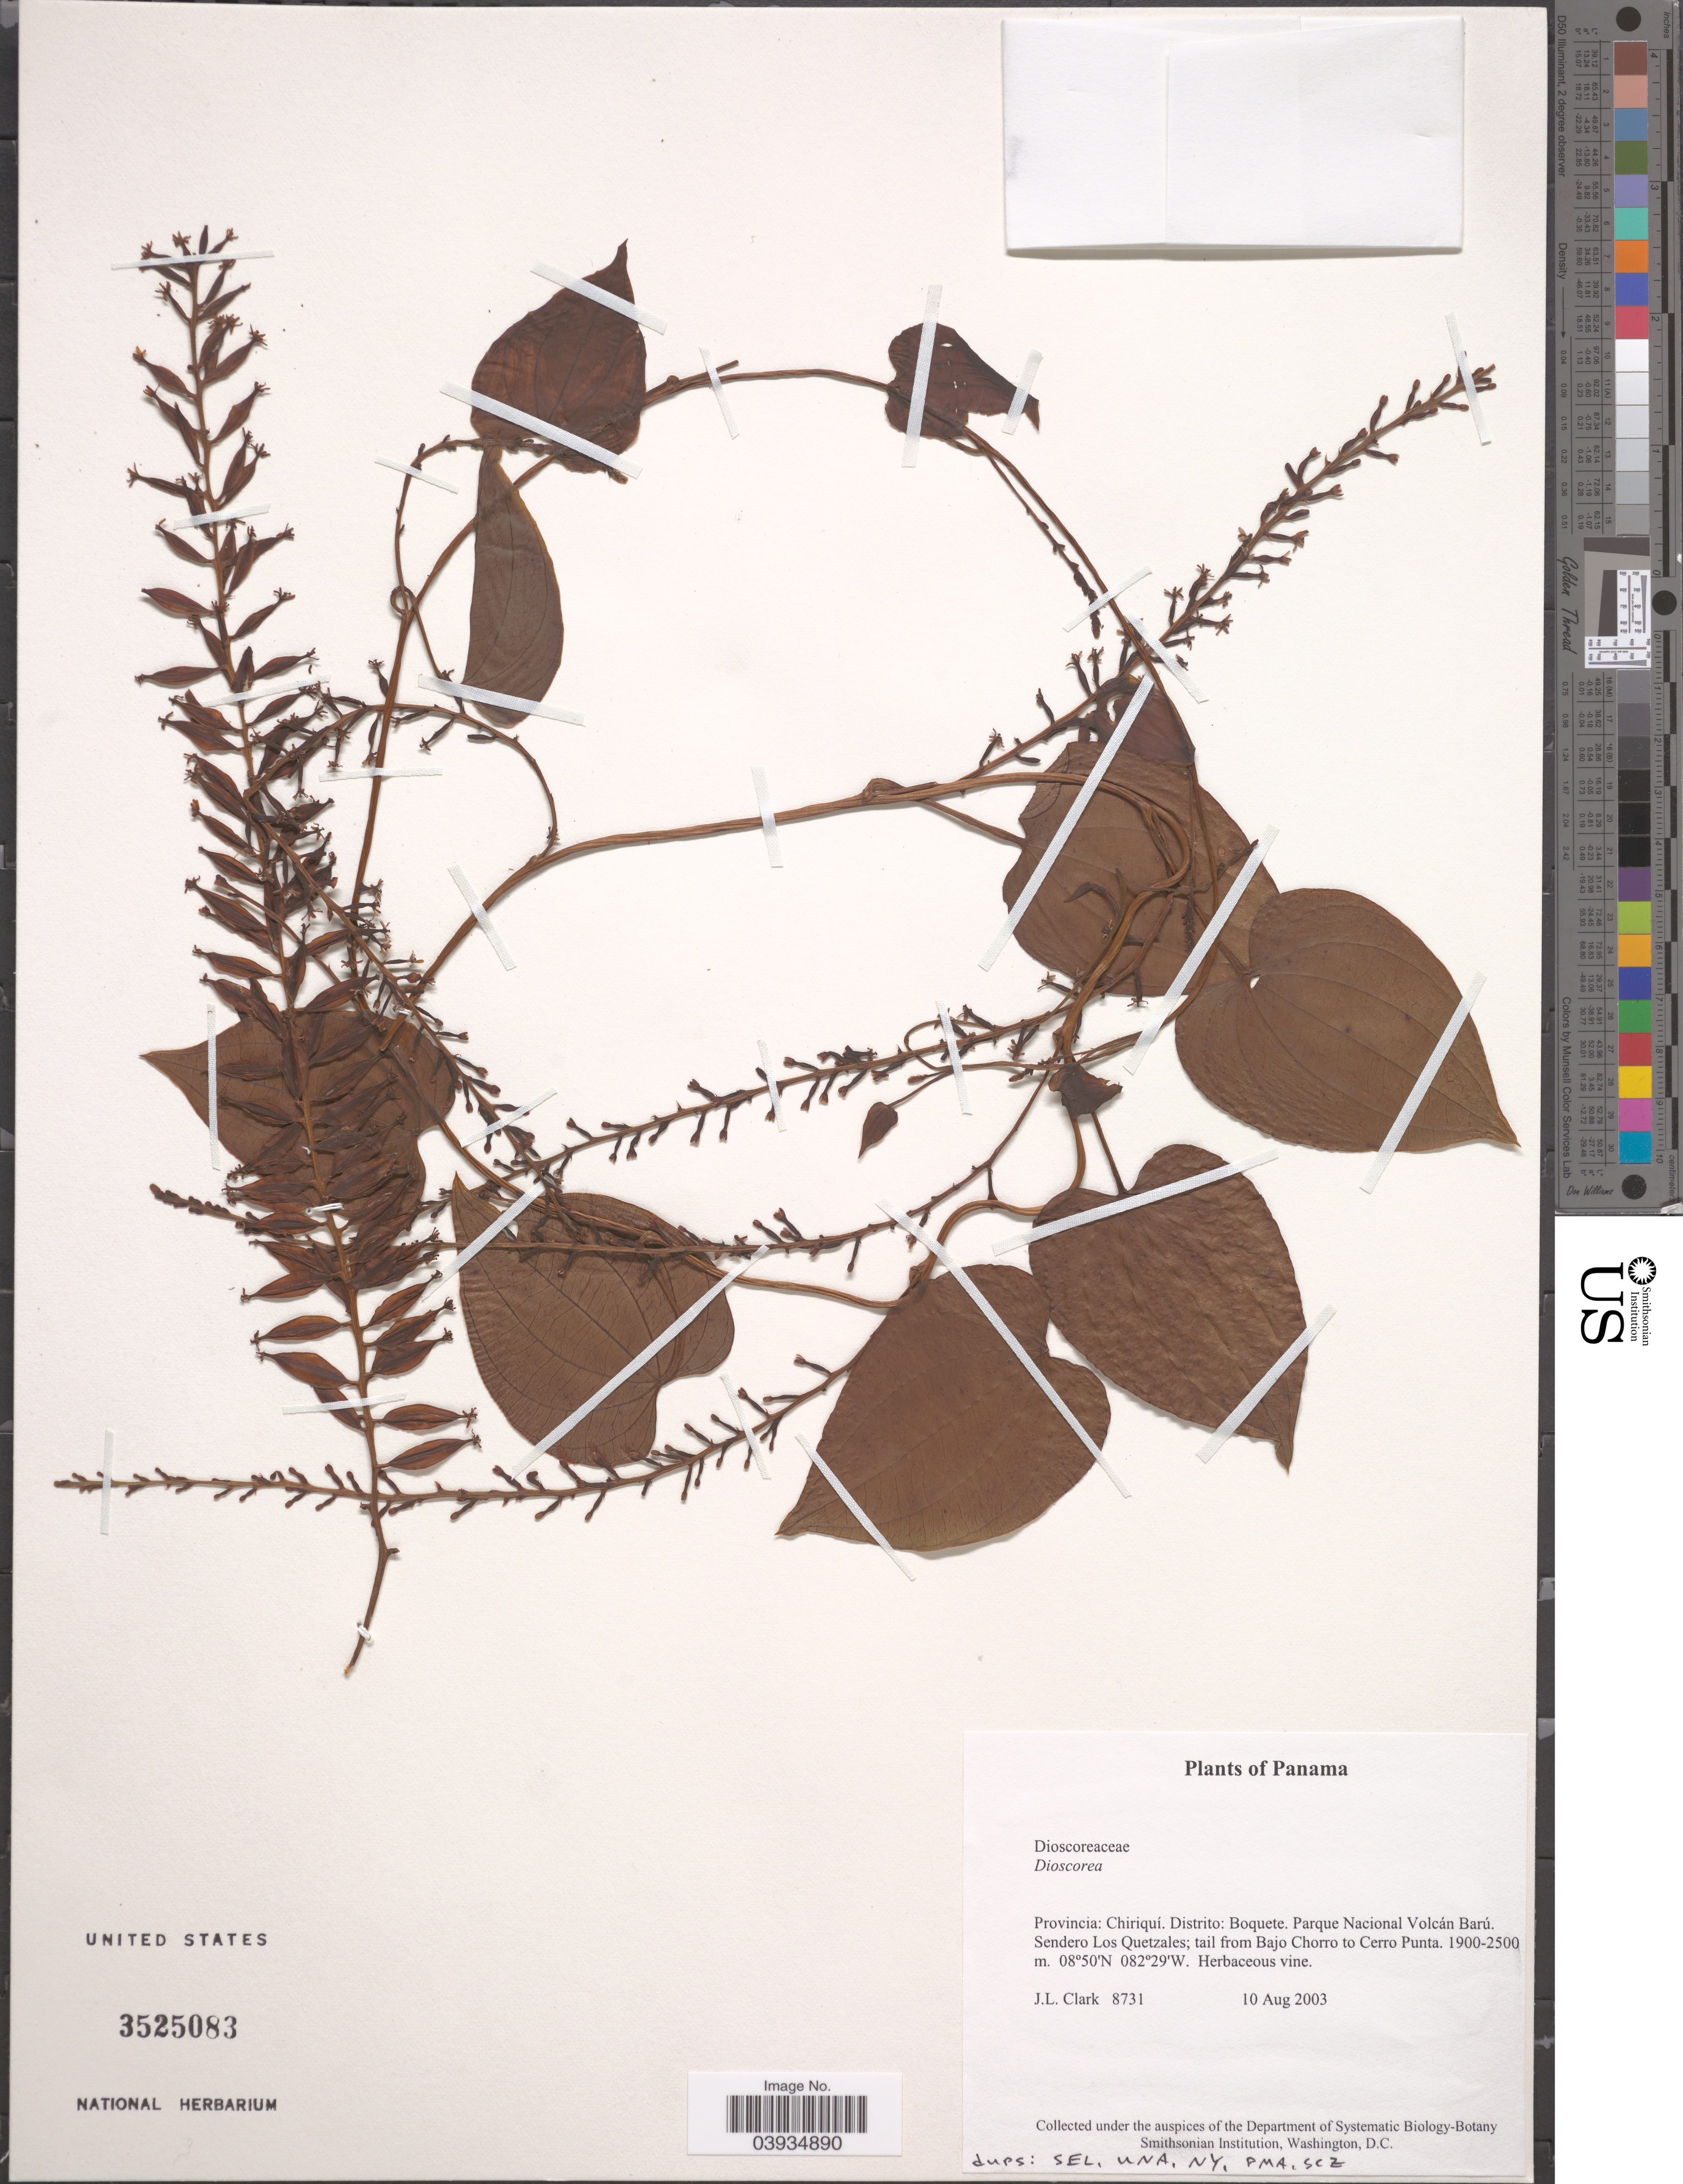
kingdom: Plantae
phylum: Tracheophyta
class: Liliopsida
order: Dioscoreales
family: Dioscoreaceae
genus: Dioscorea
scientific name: Dioscorea sp.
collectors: J. L. Clark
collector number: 8731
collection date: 2003-08-10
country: Panama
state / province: Chiriqui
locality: Distrito: Boquete. Parque Nacional Volcán Barú. Sendero Los Quetzales; tail from Bajo Chorro to Cerro Punta.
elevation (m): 1900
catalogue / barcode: US 3525083